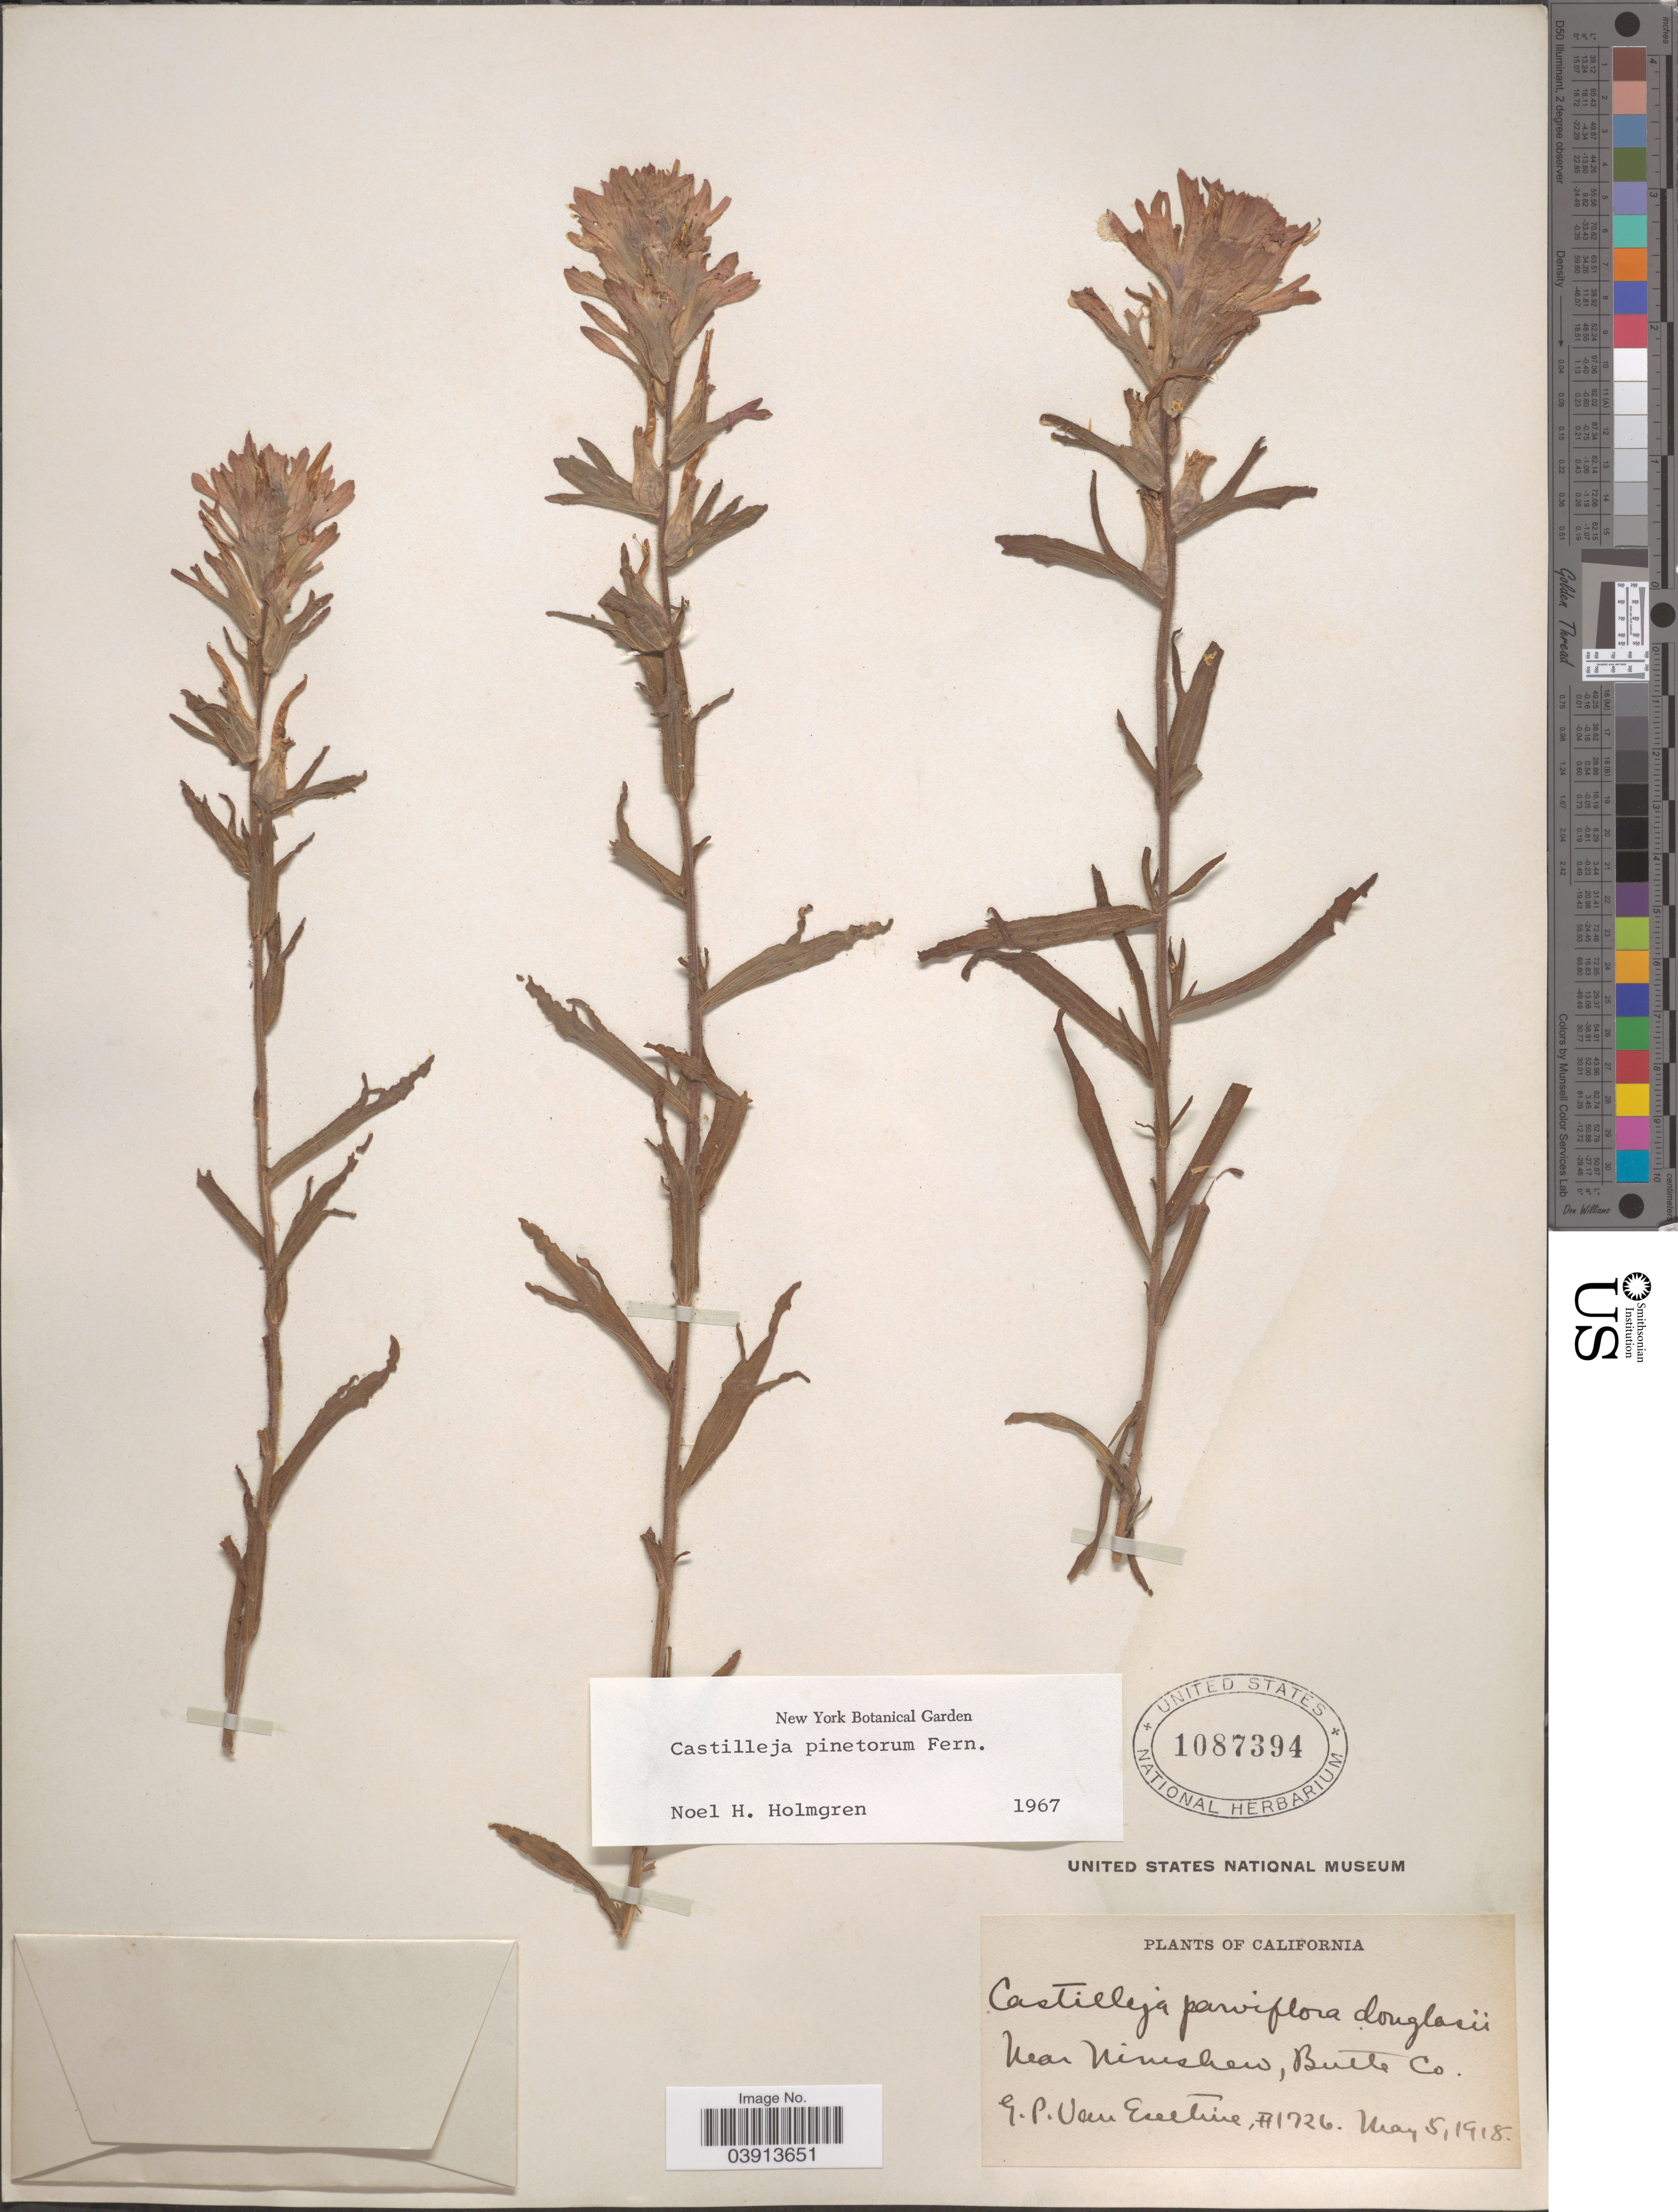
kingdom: Plantae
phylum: Tracheophyta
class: Magnoliopsida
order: Lamiales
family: Orobanchaceae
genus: Castilleja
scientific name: Castilleja pinetorum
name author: Fernald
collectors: G. P. Van Eseltine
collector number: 1726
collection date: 1918-05-05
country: United States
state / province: California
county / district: Butte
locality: Near Nimshew, Butte Co.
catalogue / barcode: US 1087394